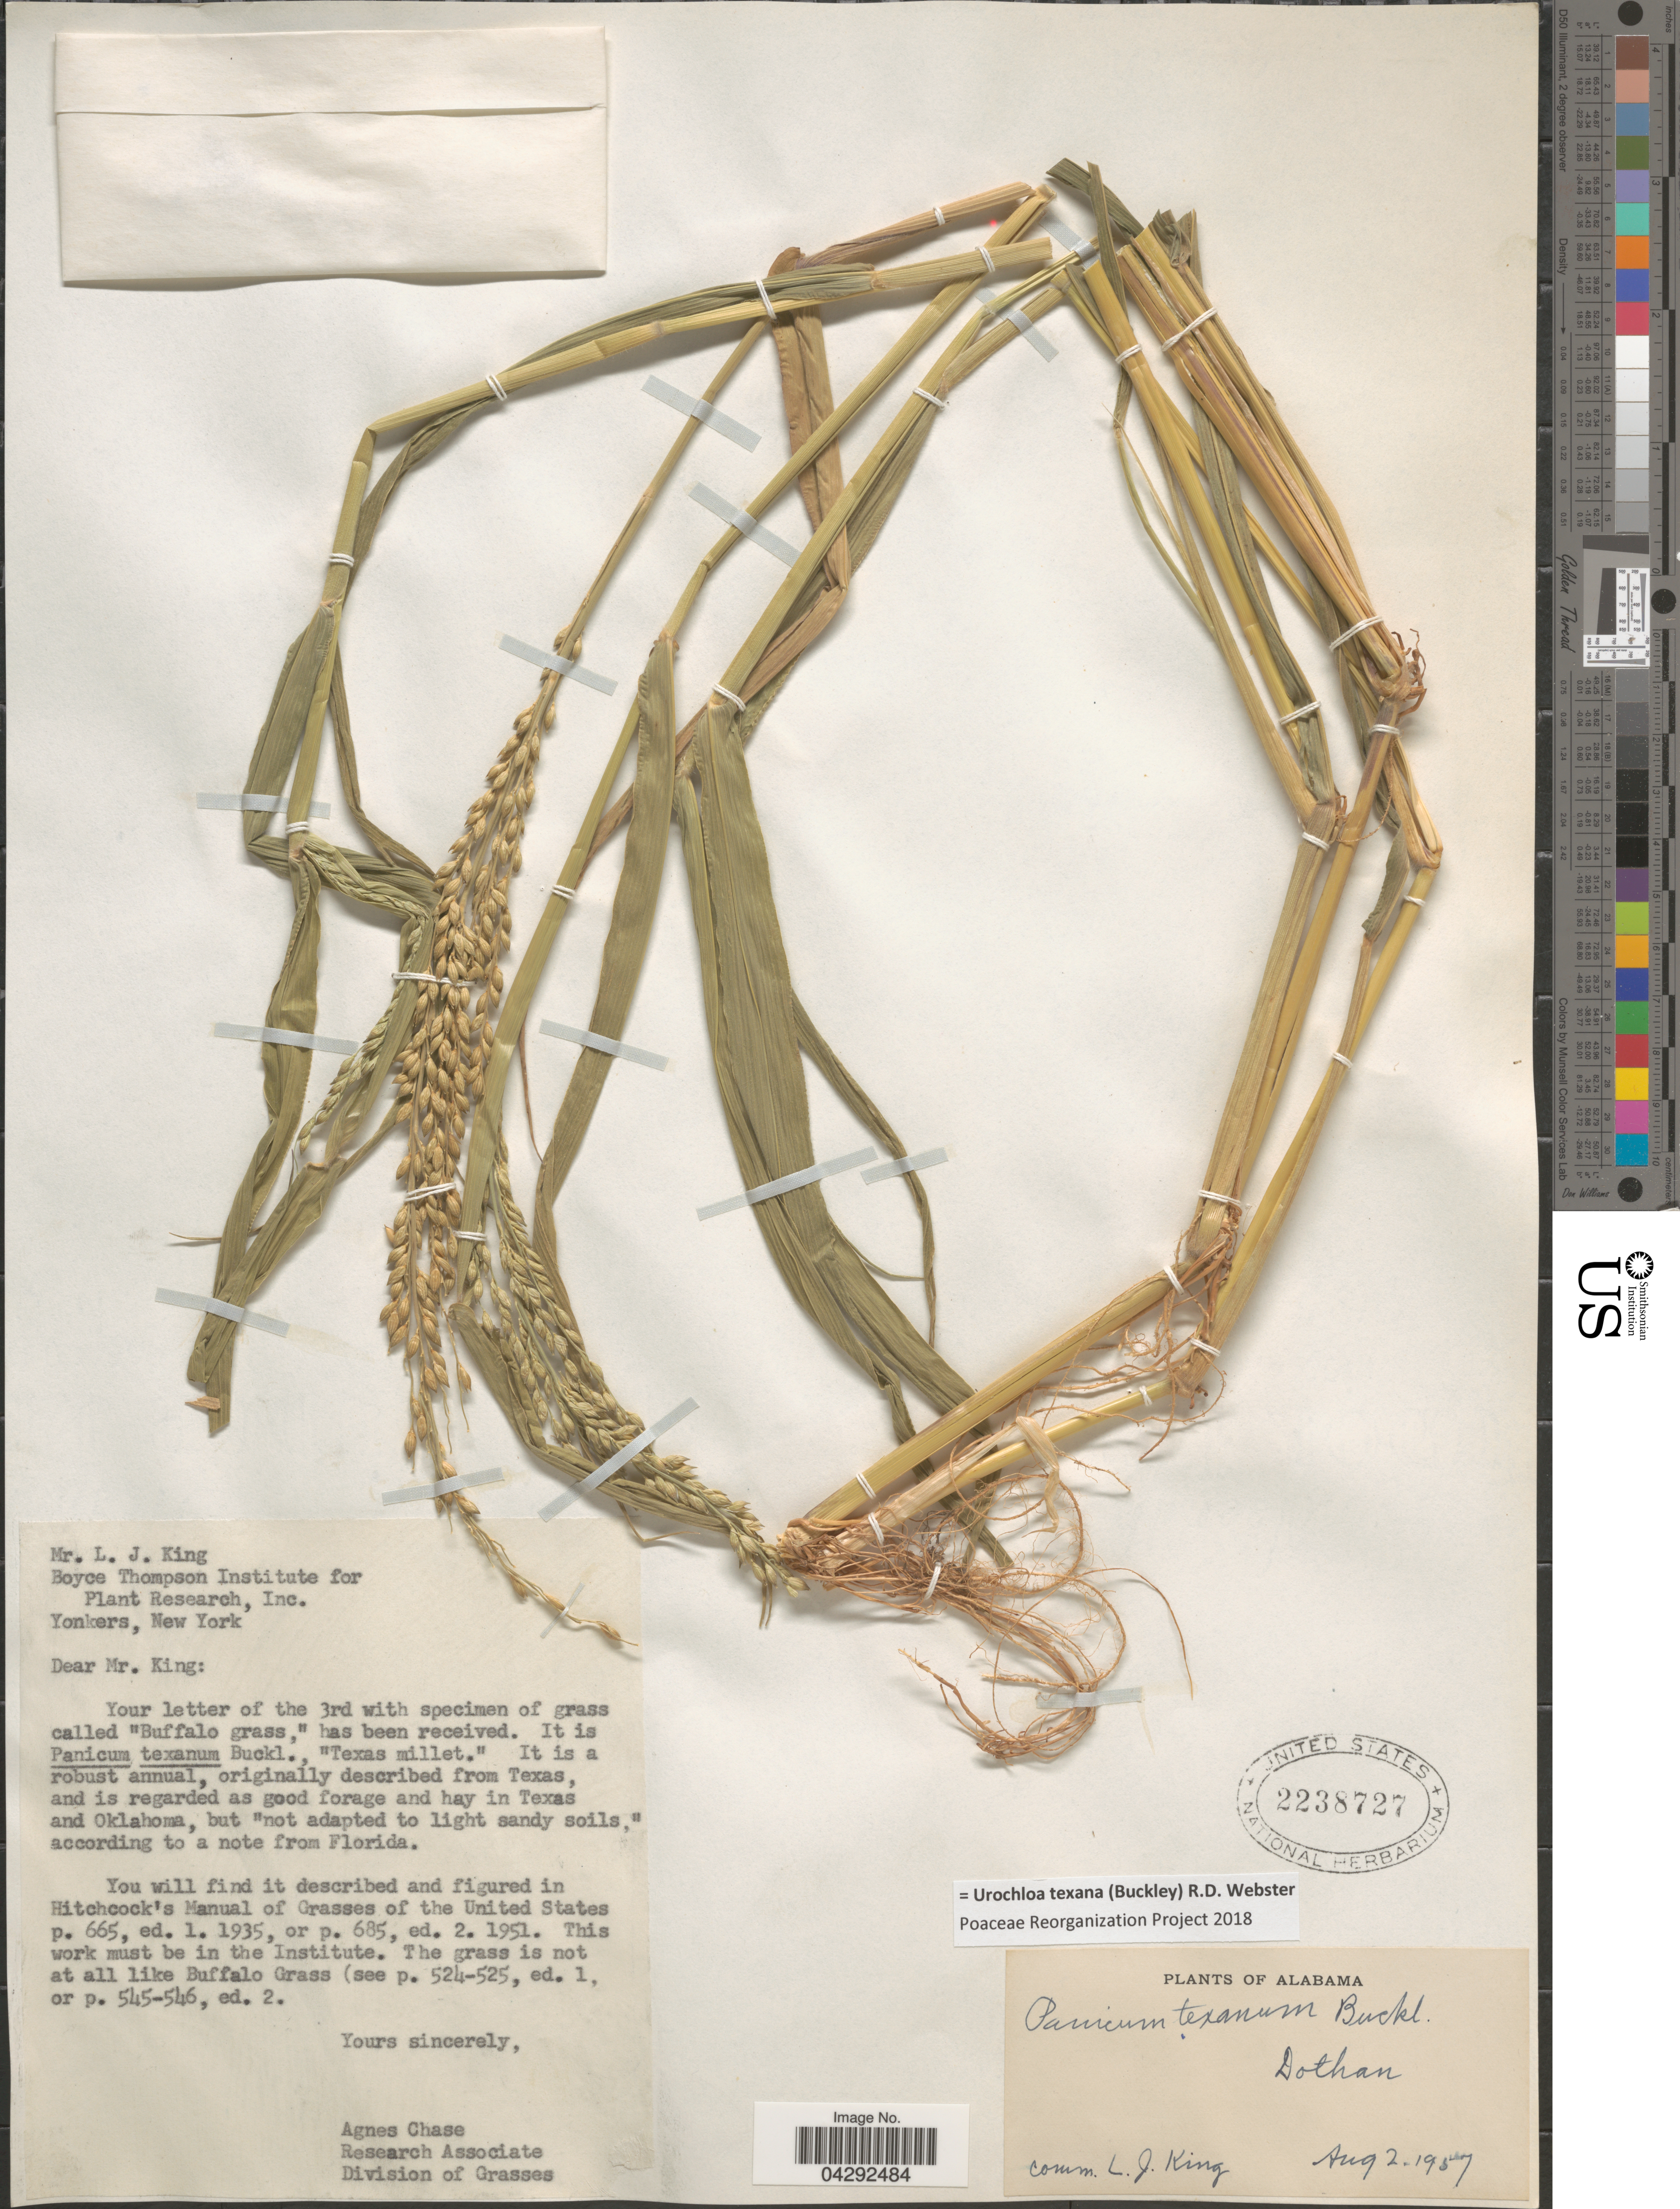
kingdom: Plantae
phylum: Tracheophyta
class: Liliopsida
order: Poales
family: Poaceae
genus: Urochloa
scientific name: Urochloa texana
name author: (Buckley) R.D. Webster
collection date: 1957-08-02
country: United States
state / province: Alabama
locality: Dothan.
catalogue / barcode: US 2238727